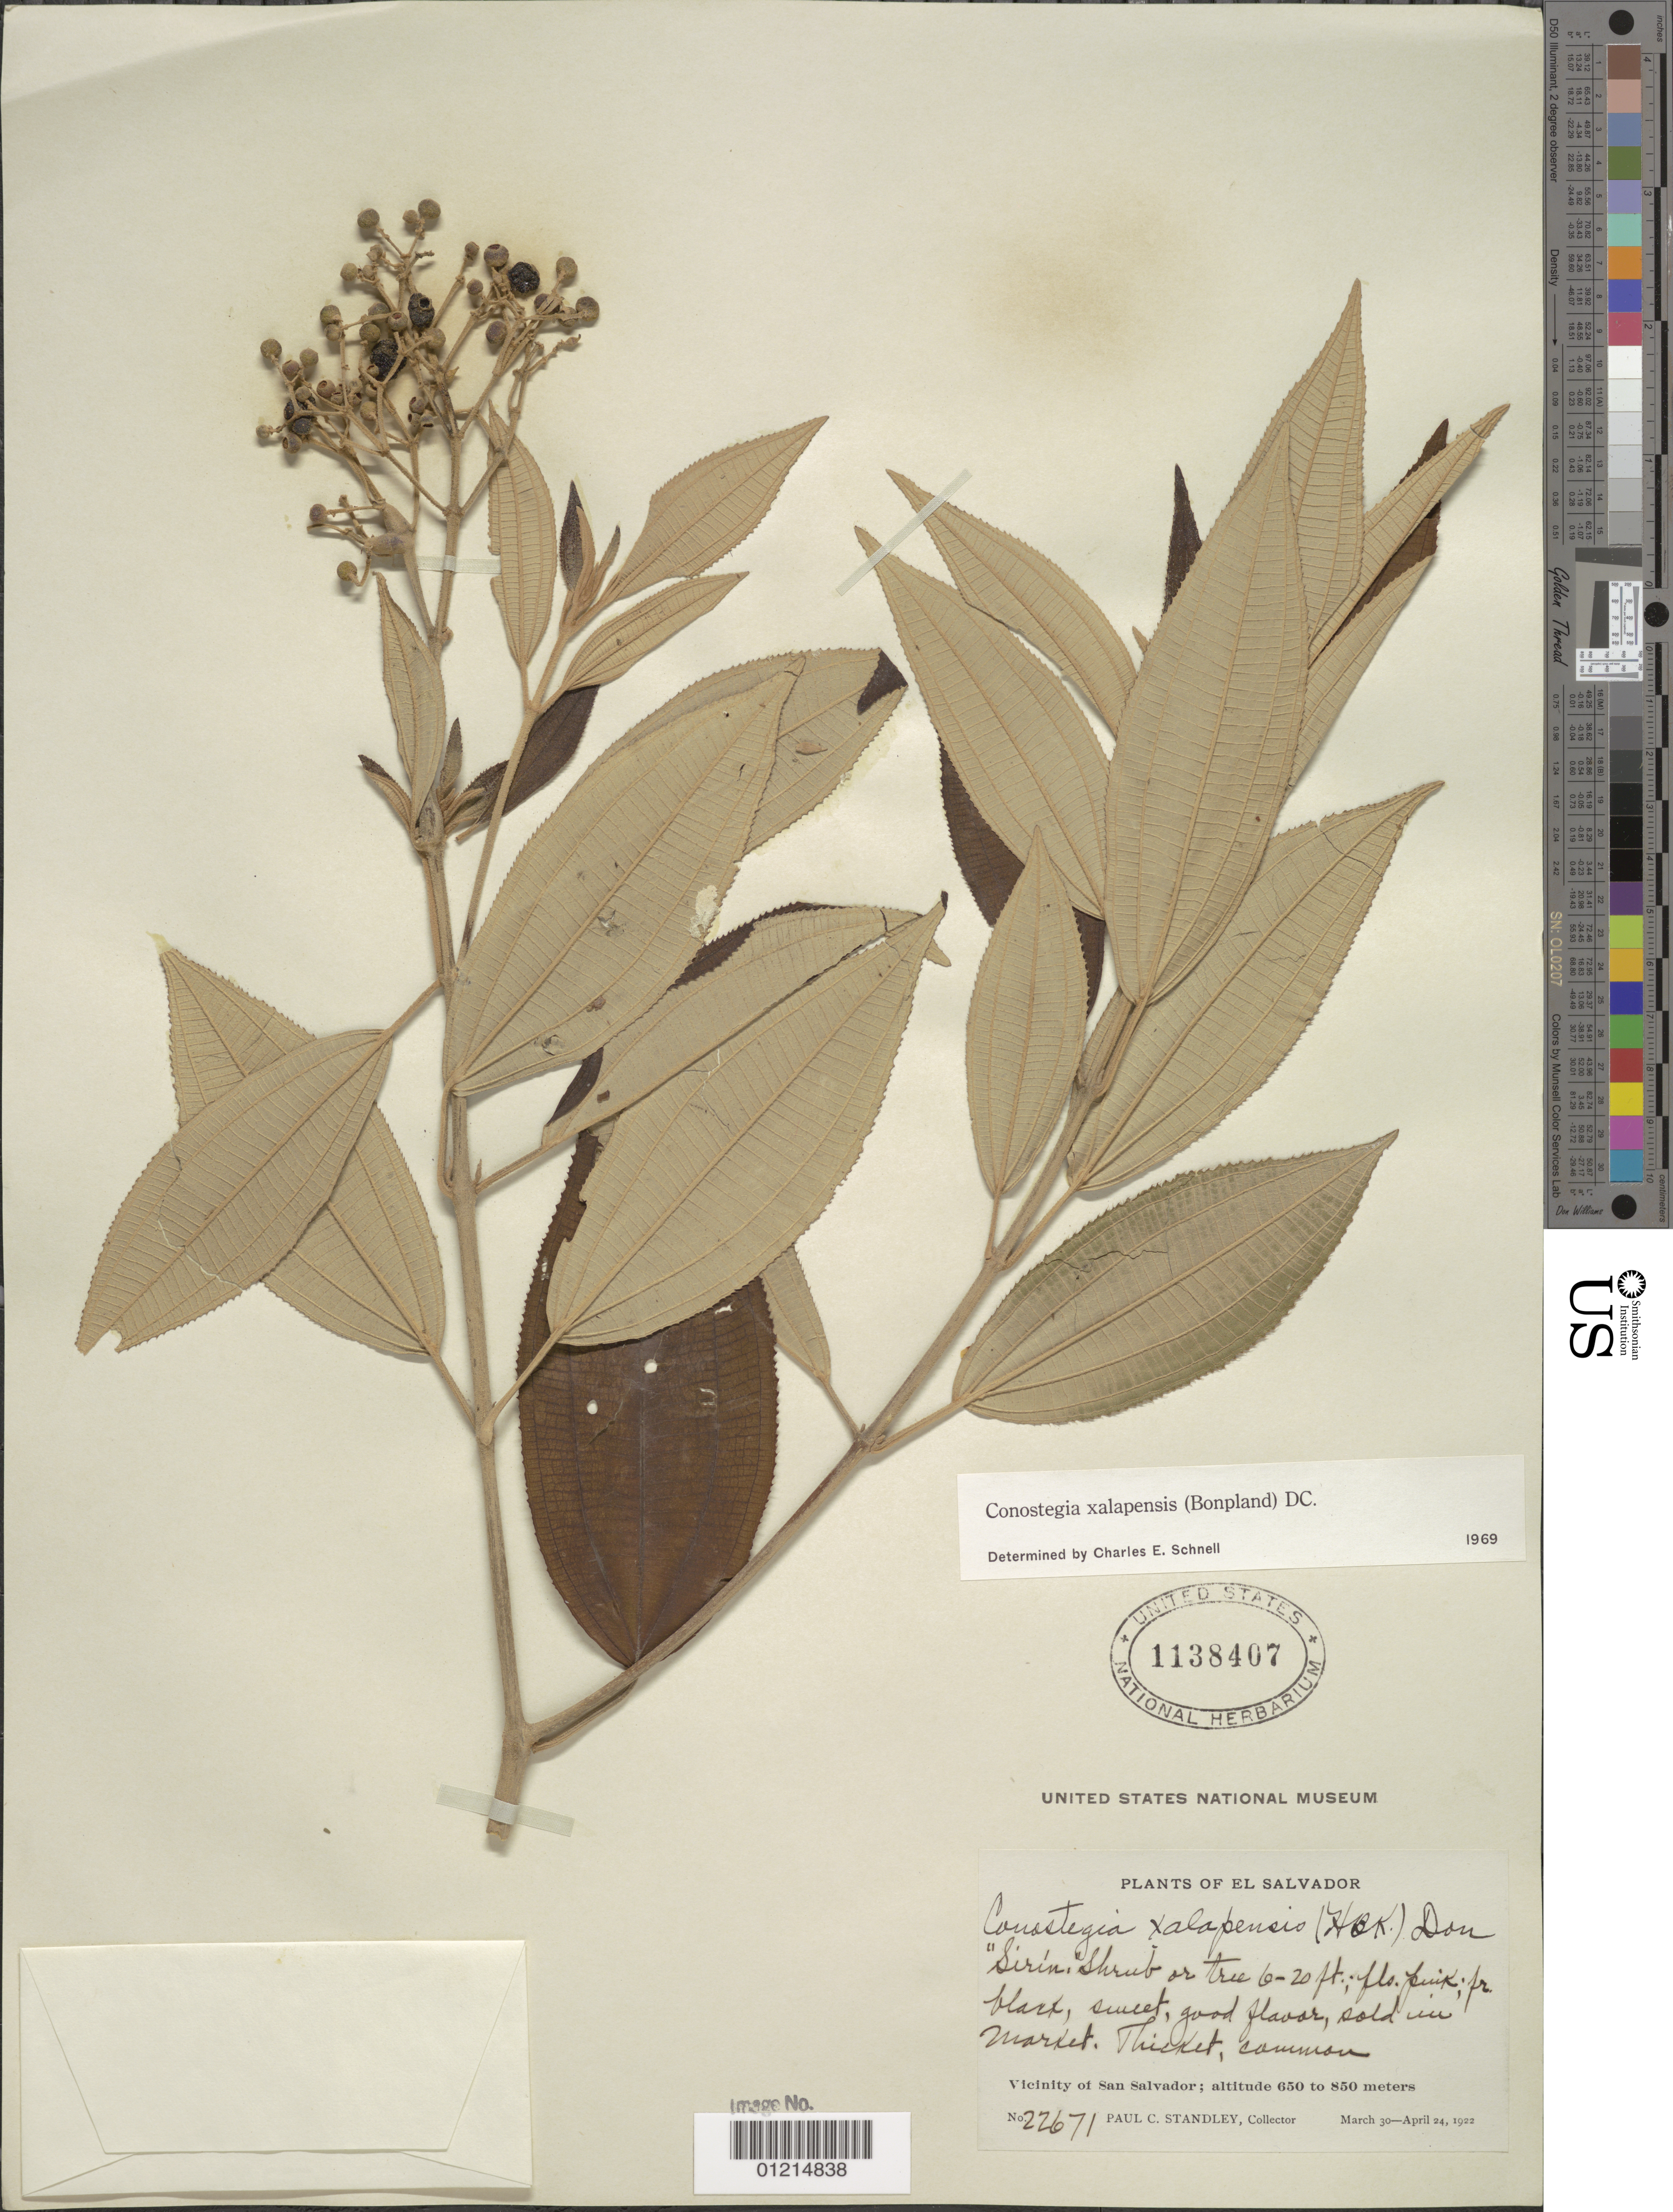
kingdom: Plantae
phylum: Tracheophyta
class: Magnoliopsida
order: Myrtales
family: Melastomataceae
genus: Conostegia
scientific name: Conostegia quadrangularis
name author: Schltdl. ex Steud.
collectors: P. C. Standley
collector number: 22671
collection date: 1922-03-30/1922-04-24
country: El Salvador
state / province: San Salvador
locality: Vicinity of San Salvador.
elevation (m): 650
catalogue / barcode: US 1138407